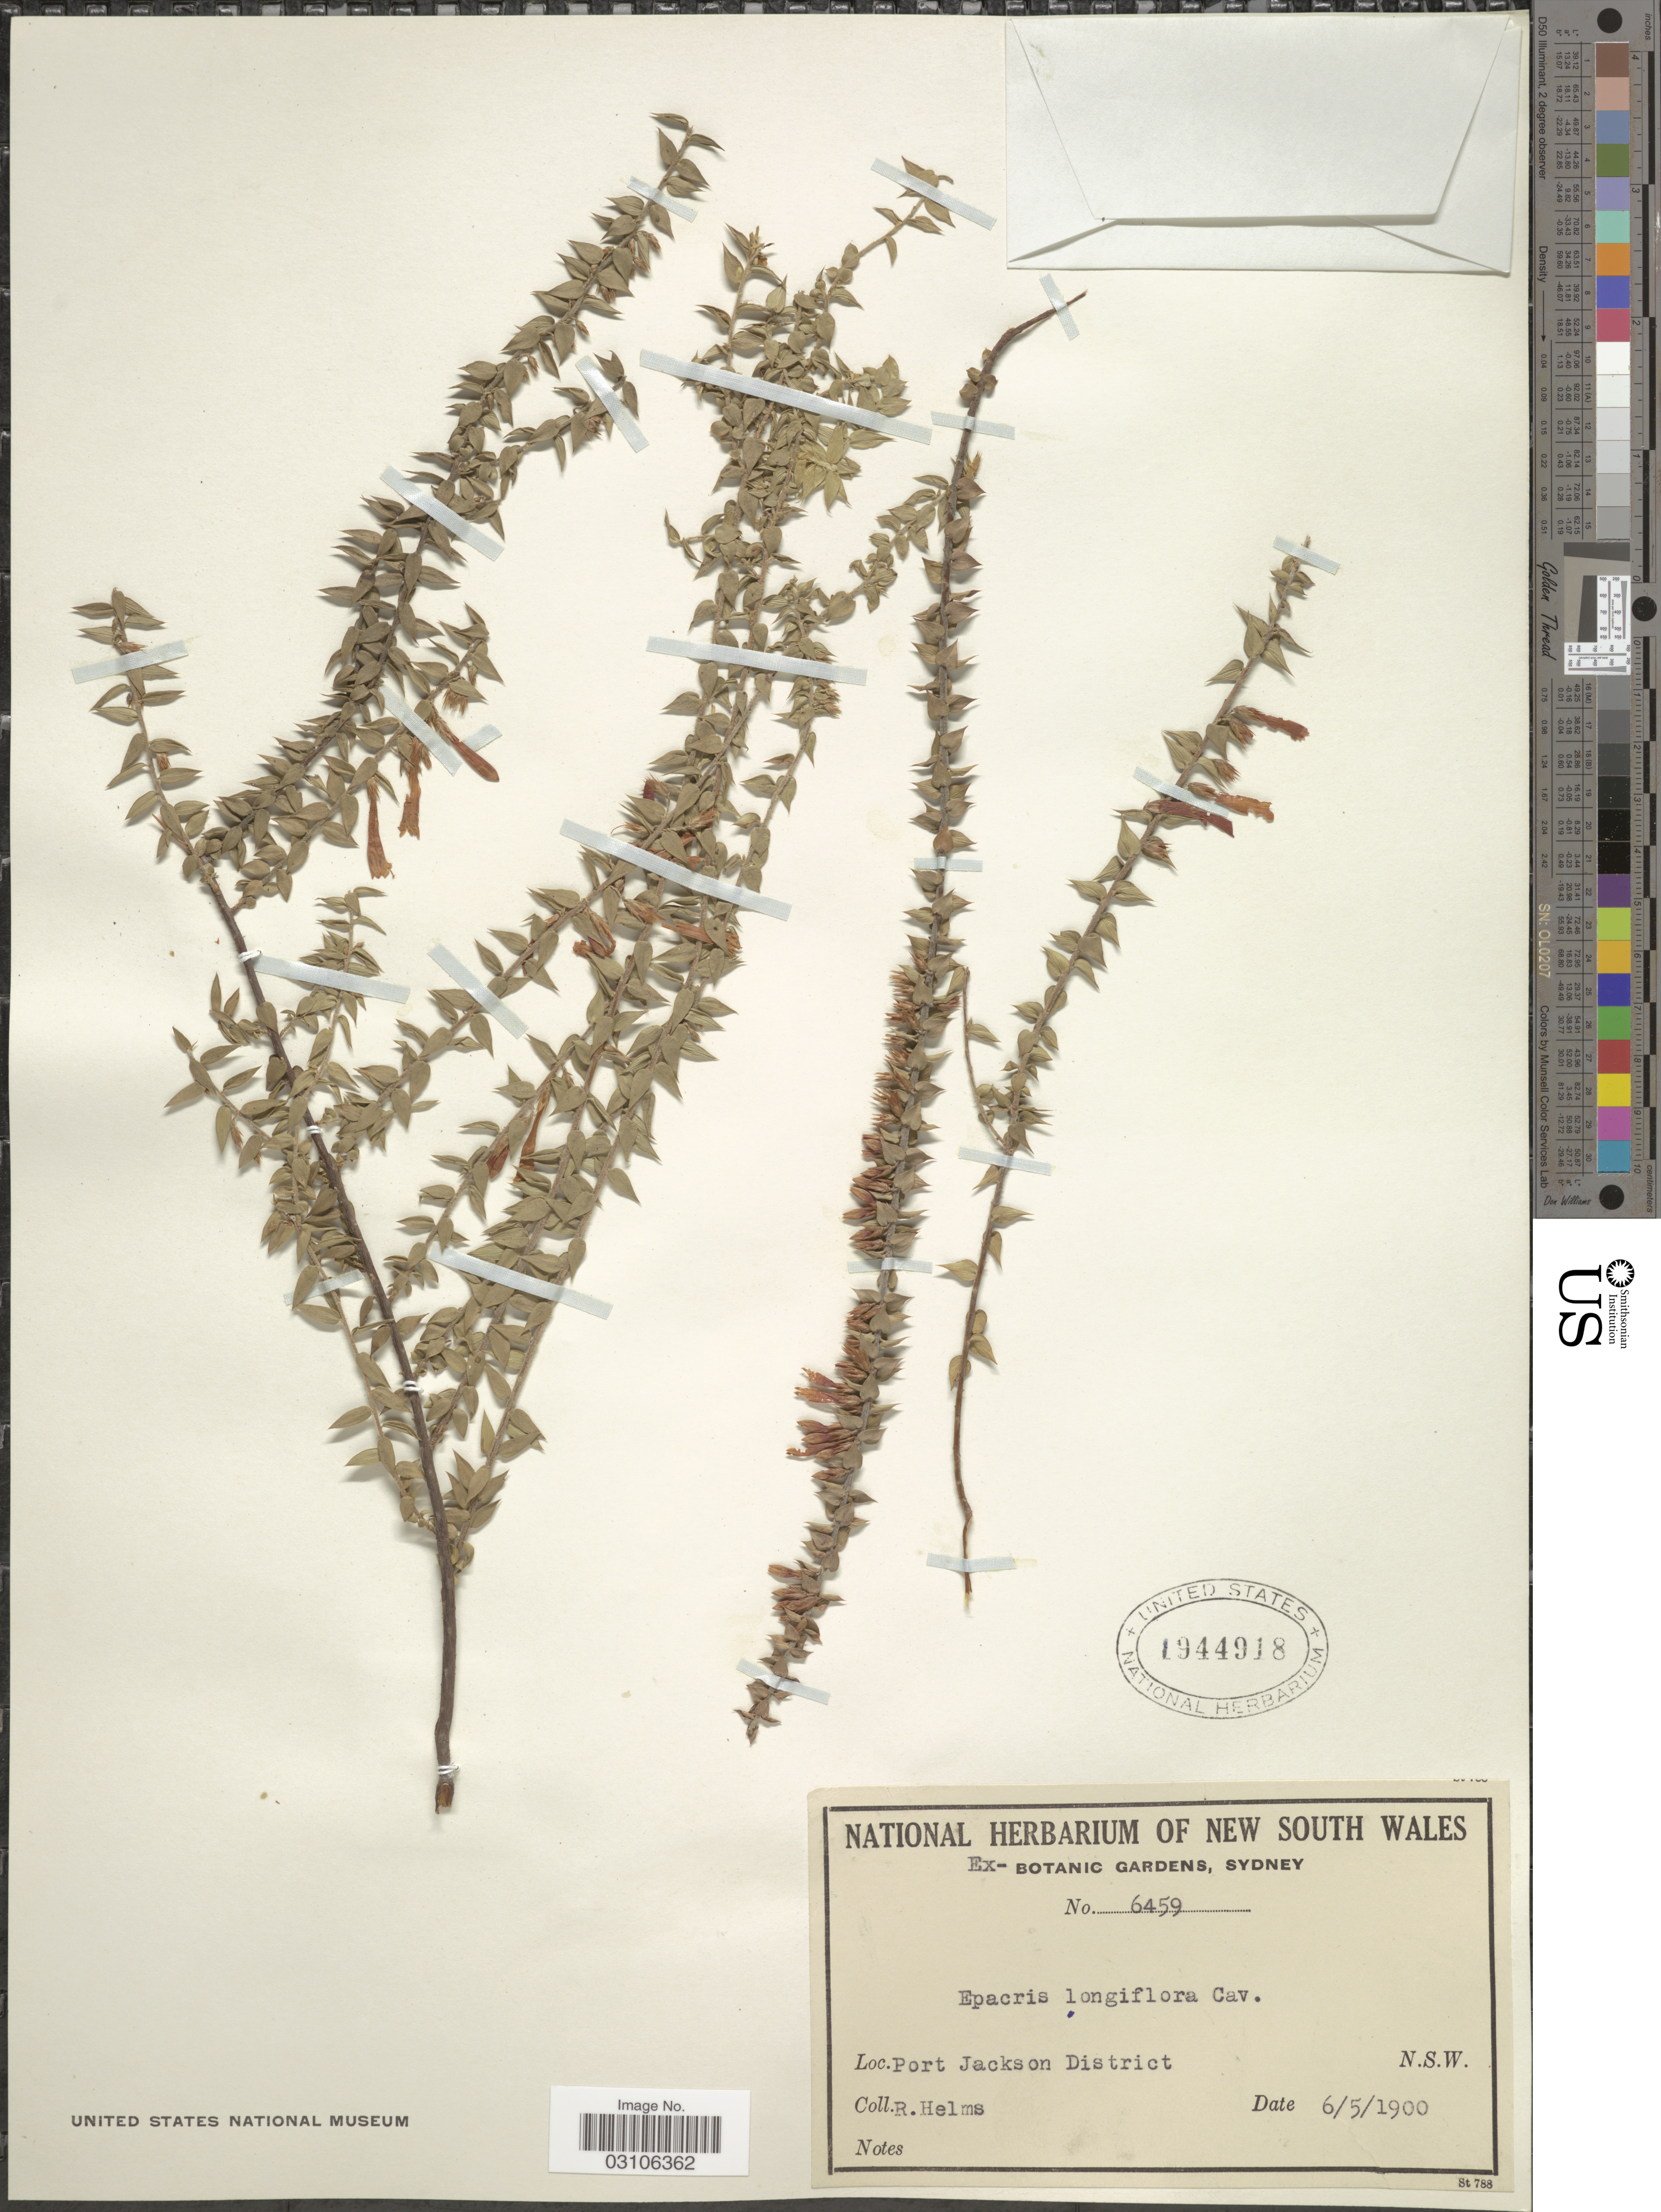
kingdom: Plantae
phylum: Tracheophyta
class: Magnoliopsida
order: Ericales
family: Ericaceae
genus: Epacris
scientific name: Epacris longiflora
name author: Cav.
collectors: R. Helms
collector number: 6459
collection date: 1900-05-06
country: Australia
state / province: New South Wales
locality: Port Jackson District.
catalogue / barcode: US 1944918